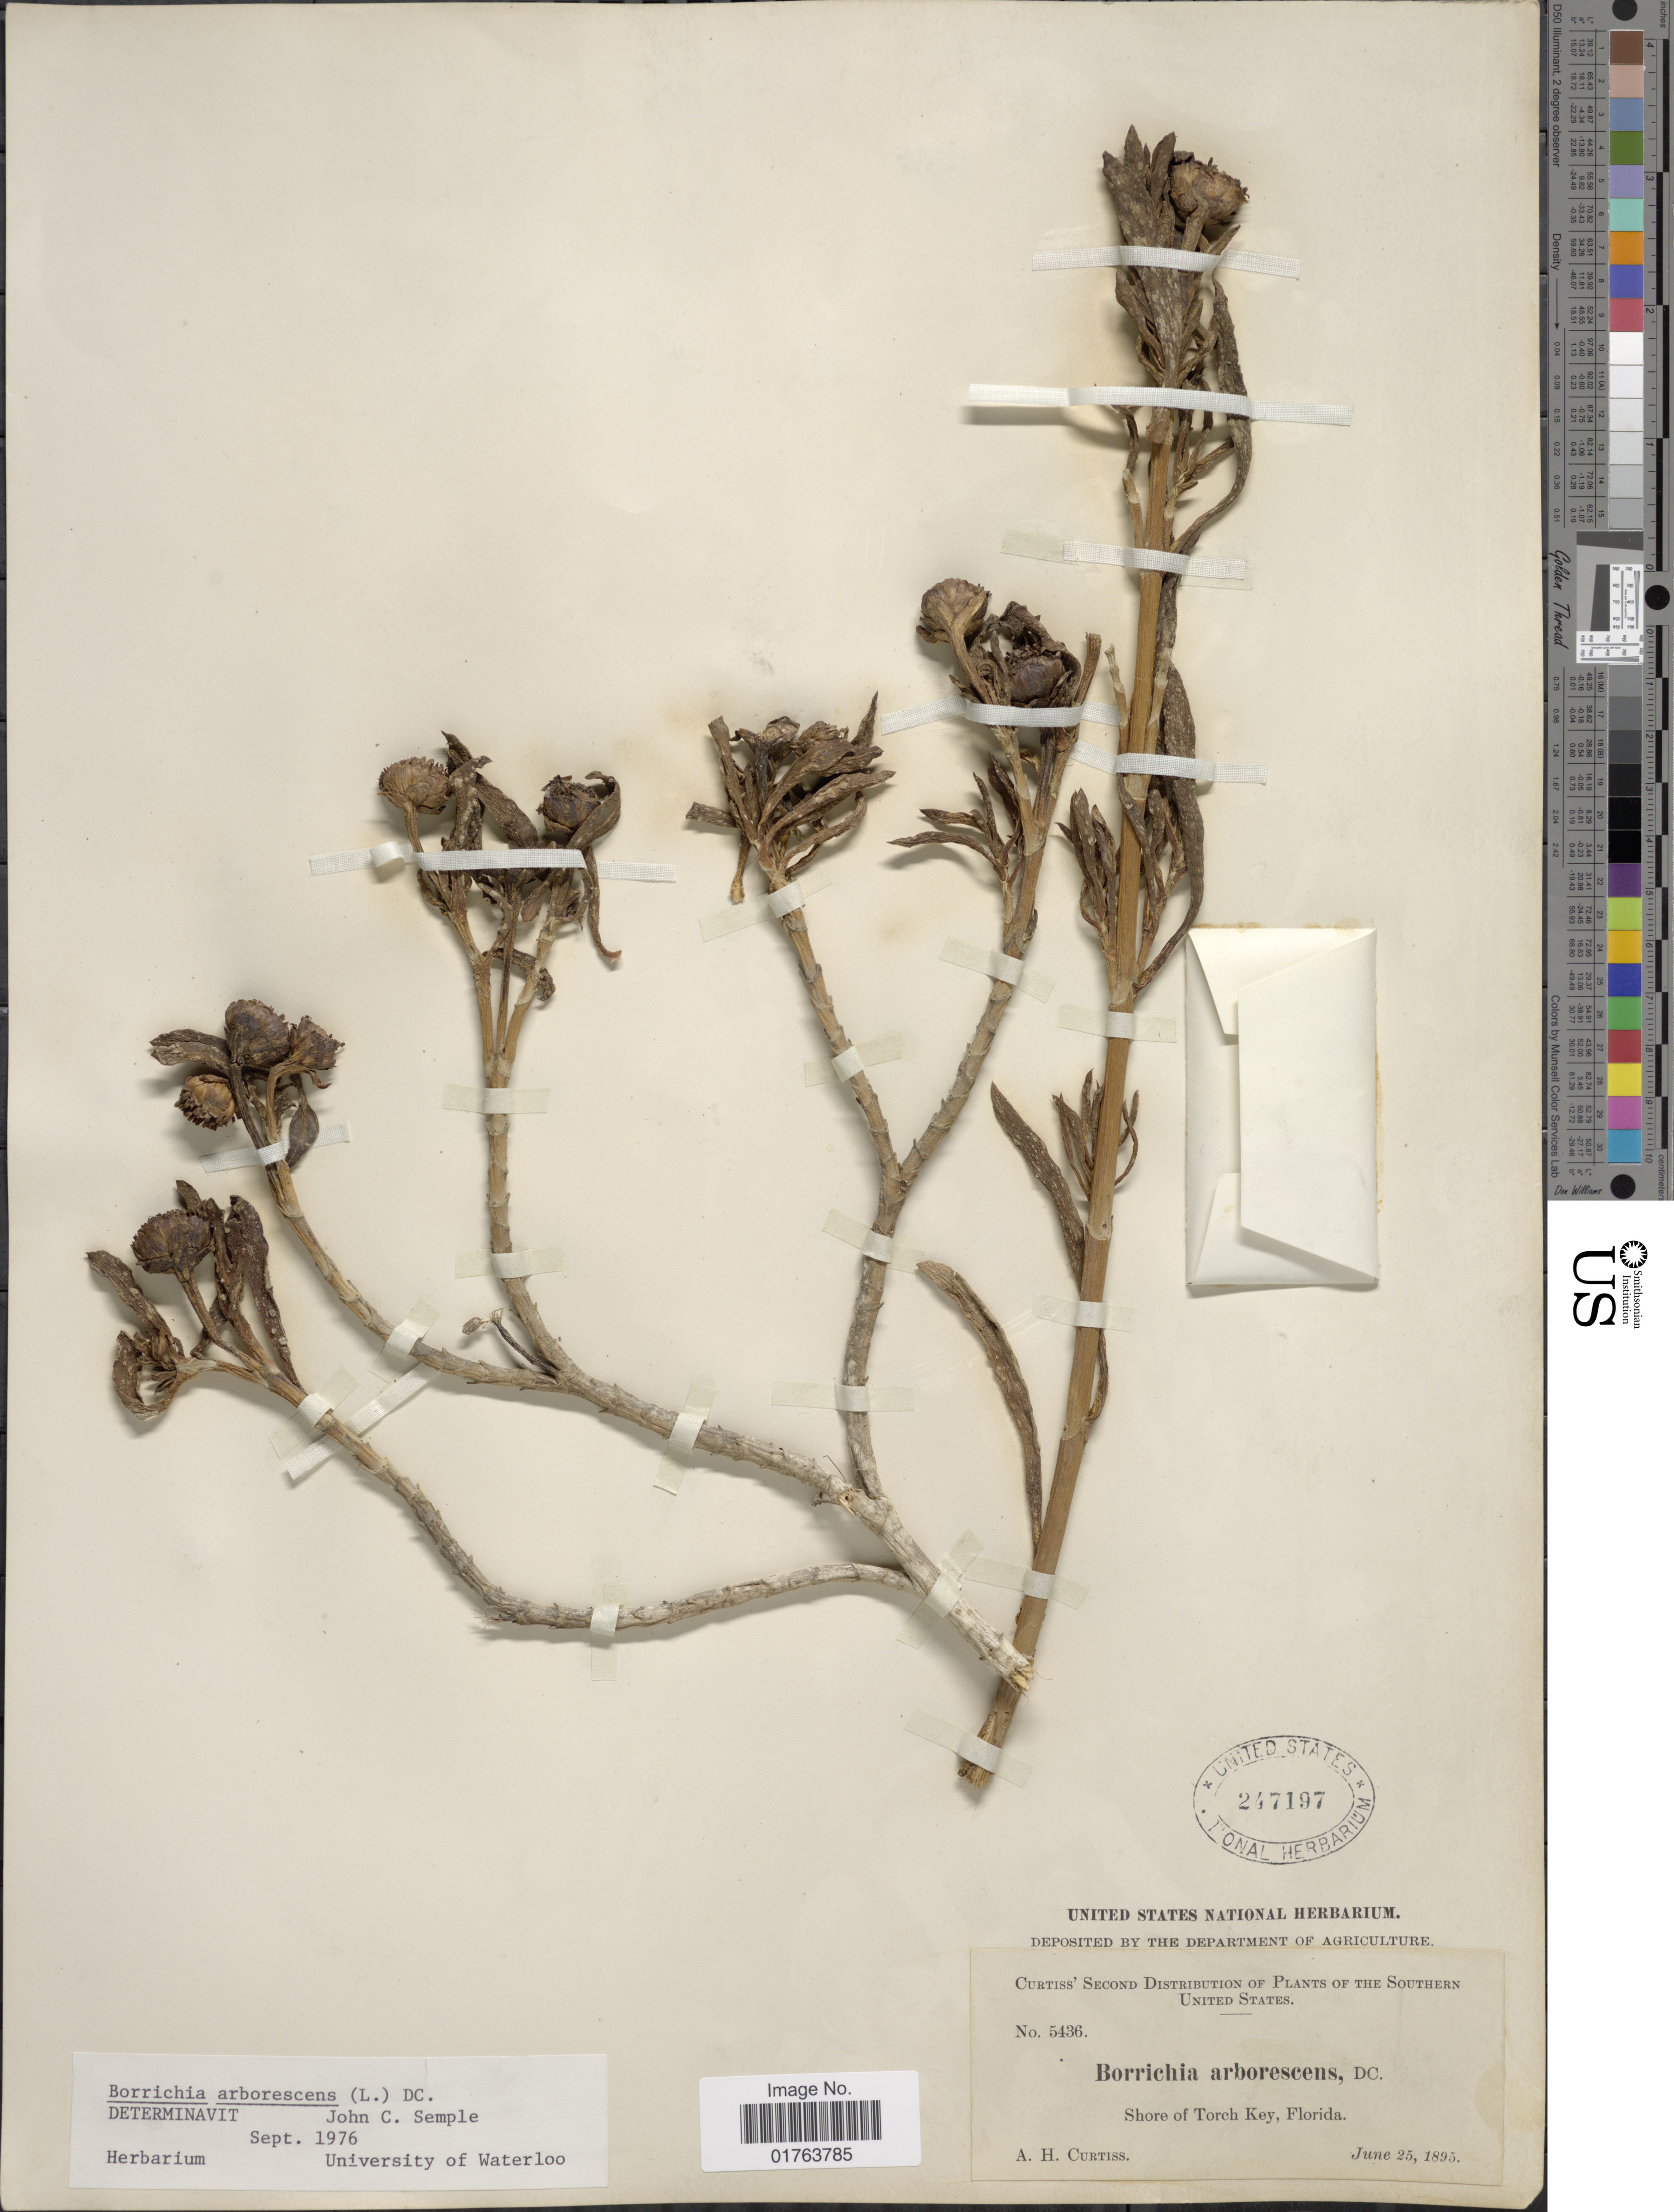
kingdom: Plantae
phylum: Tracheophyta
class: Magnoliopsida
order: Asterales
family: Asteraceae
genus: Borrichia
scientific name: Borrichia arborescens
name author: (L.) DC.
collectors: A. H. Curtiss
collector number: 5436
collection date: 1895-06-25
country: United States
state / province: Florida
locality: Shore of Torch Key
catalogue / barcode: US 247197